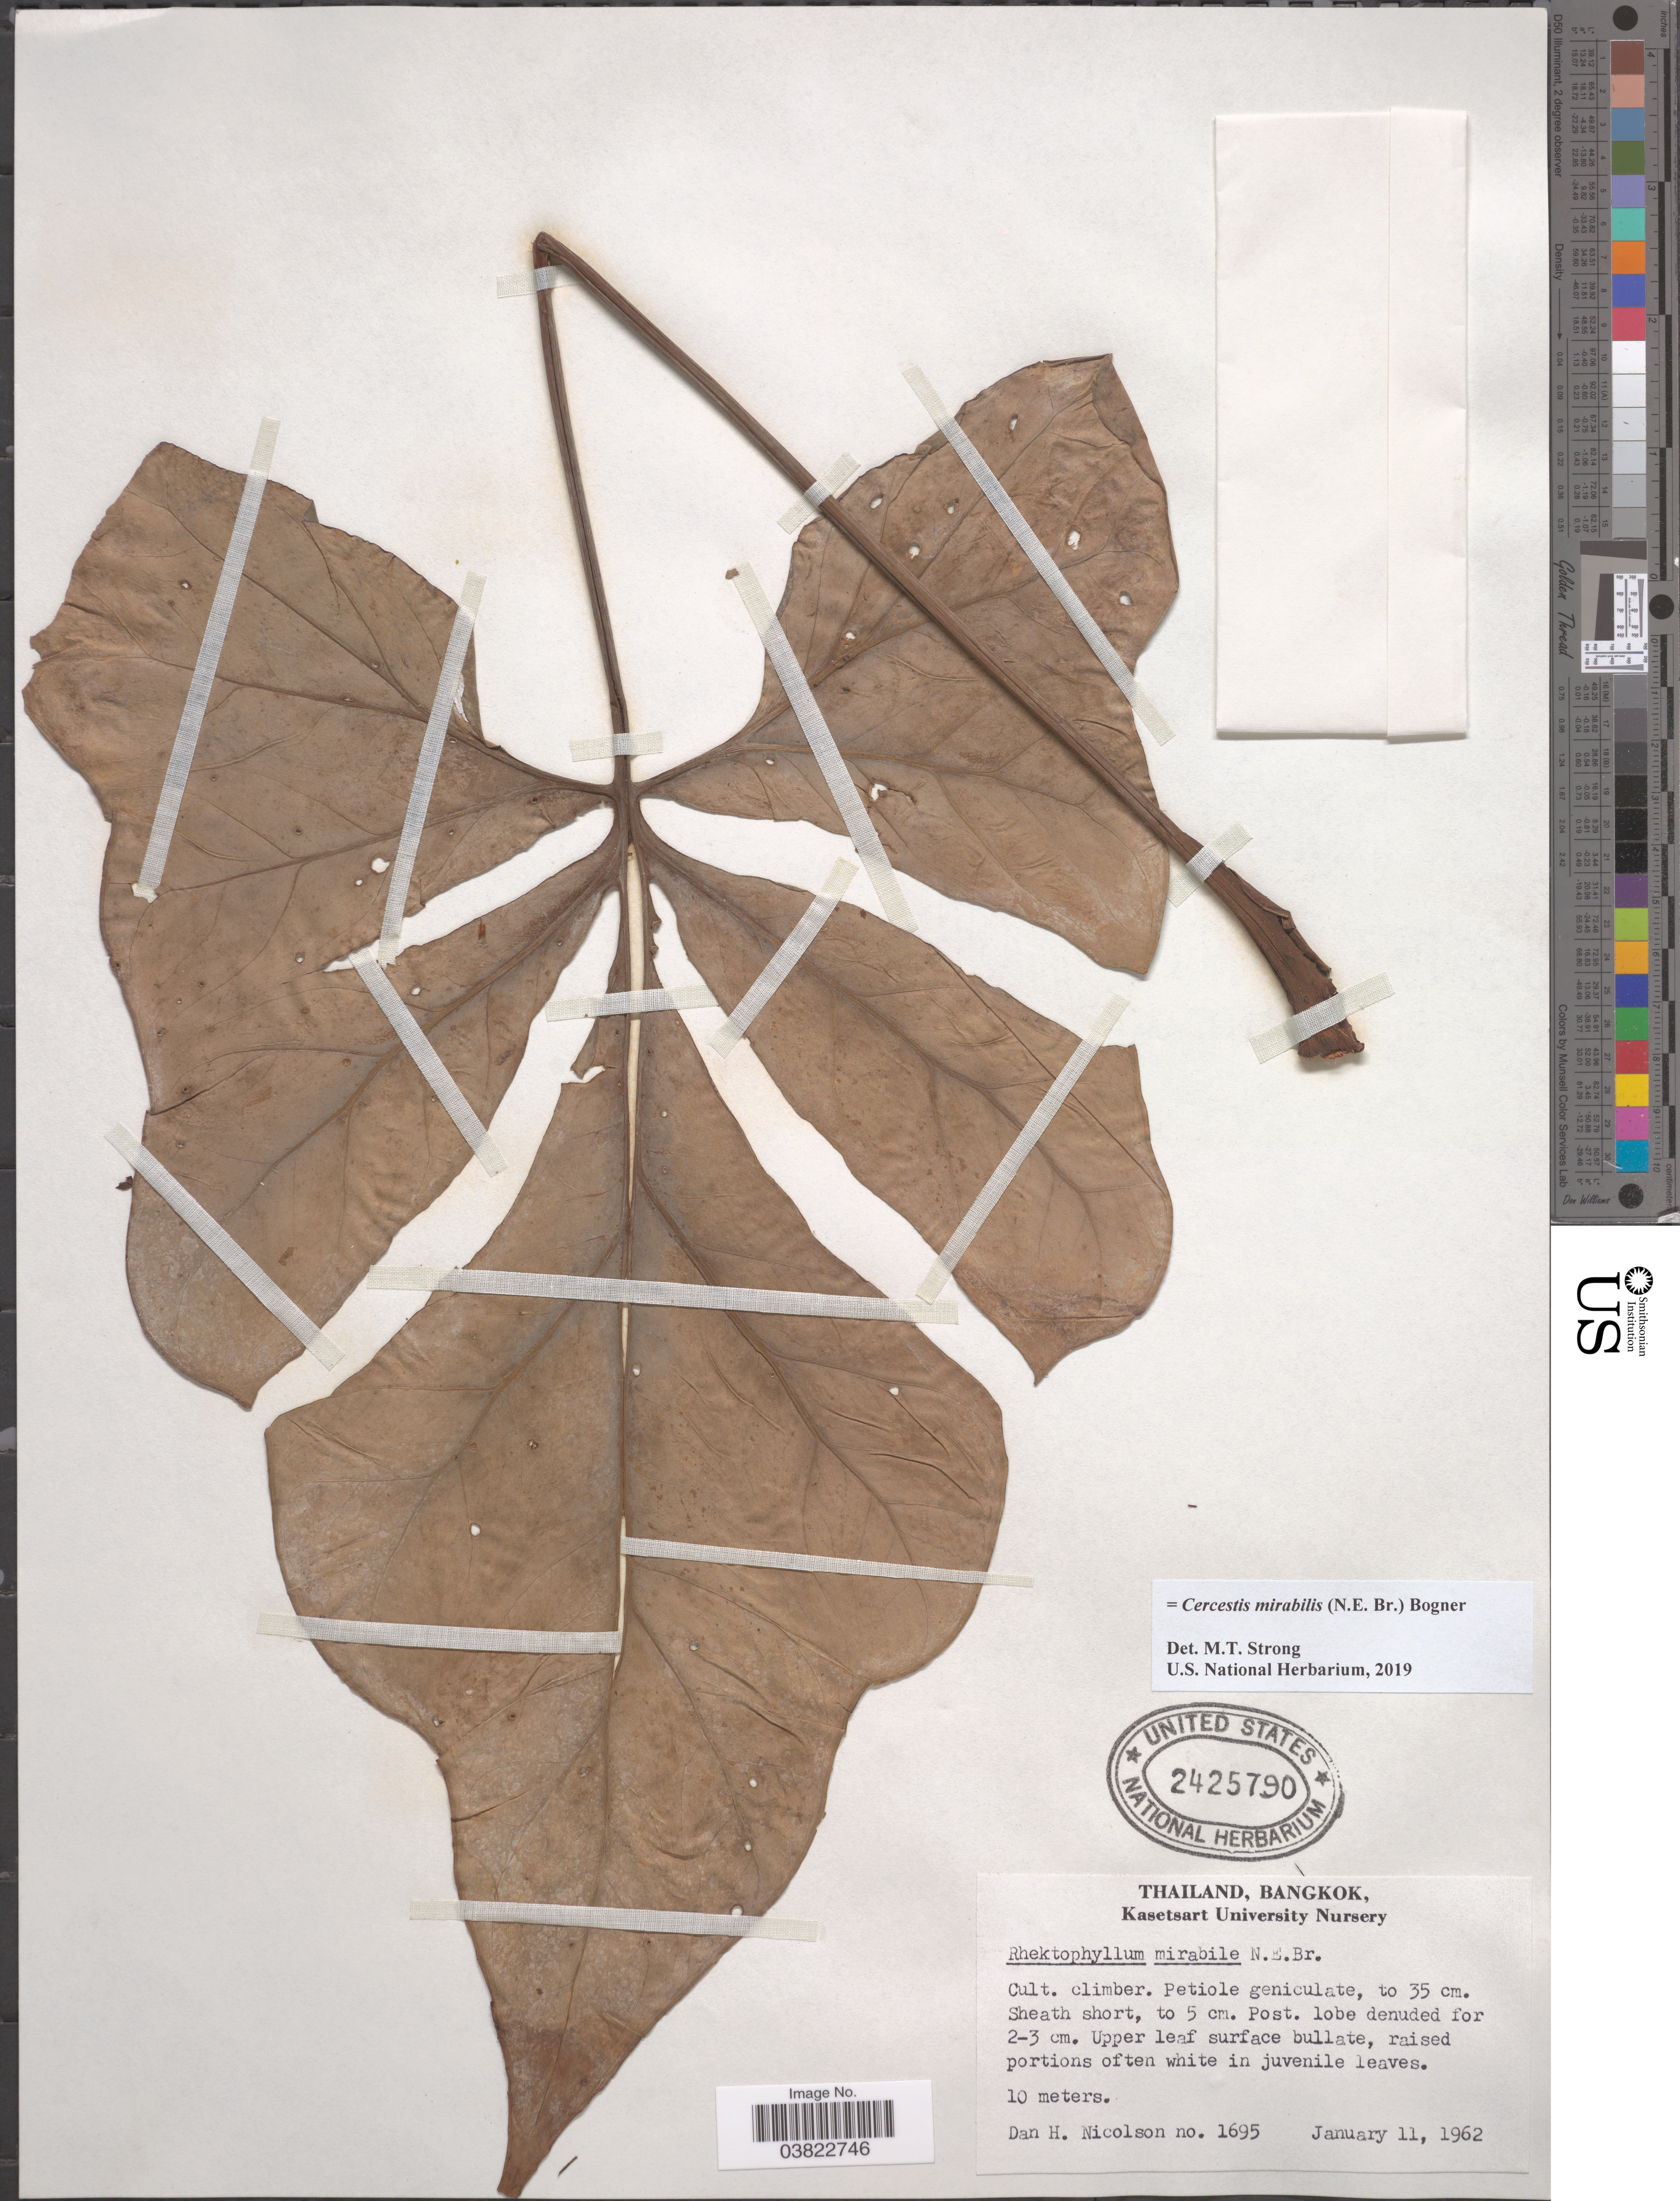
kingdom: Plantae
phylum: Tracheophyta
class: Liliopsida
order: Alismatales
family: Araceae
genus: Cercestis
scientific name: Cercestis mirabilis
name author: (N.E. Br.) Bogner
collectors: D. H. Nicolson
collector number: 1695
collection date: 1962-01-11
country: Thailand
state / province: Bangkok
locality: Kasetsart University Nursery.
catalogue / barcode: US 2425790